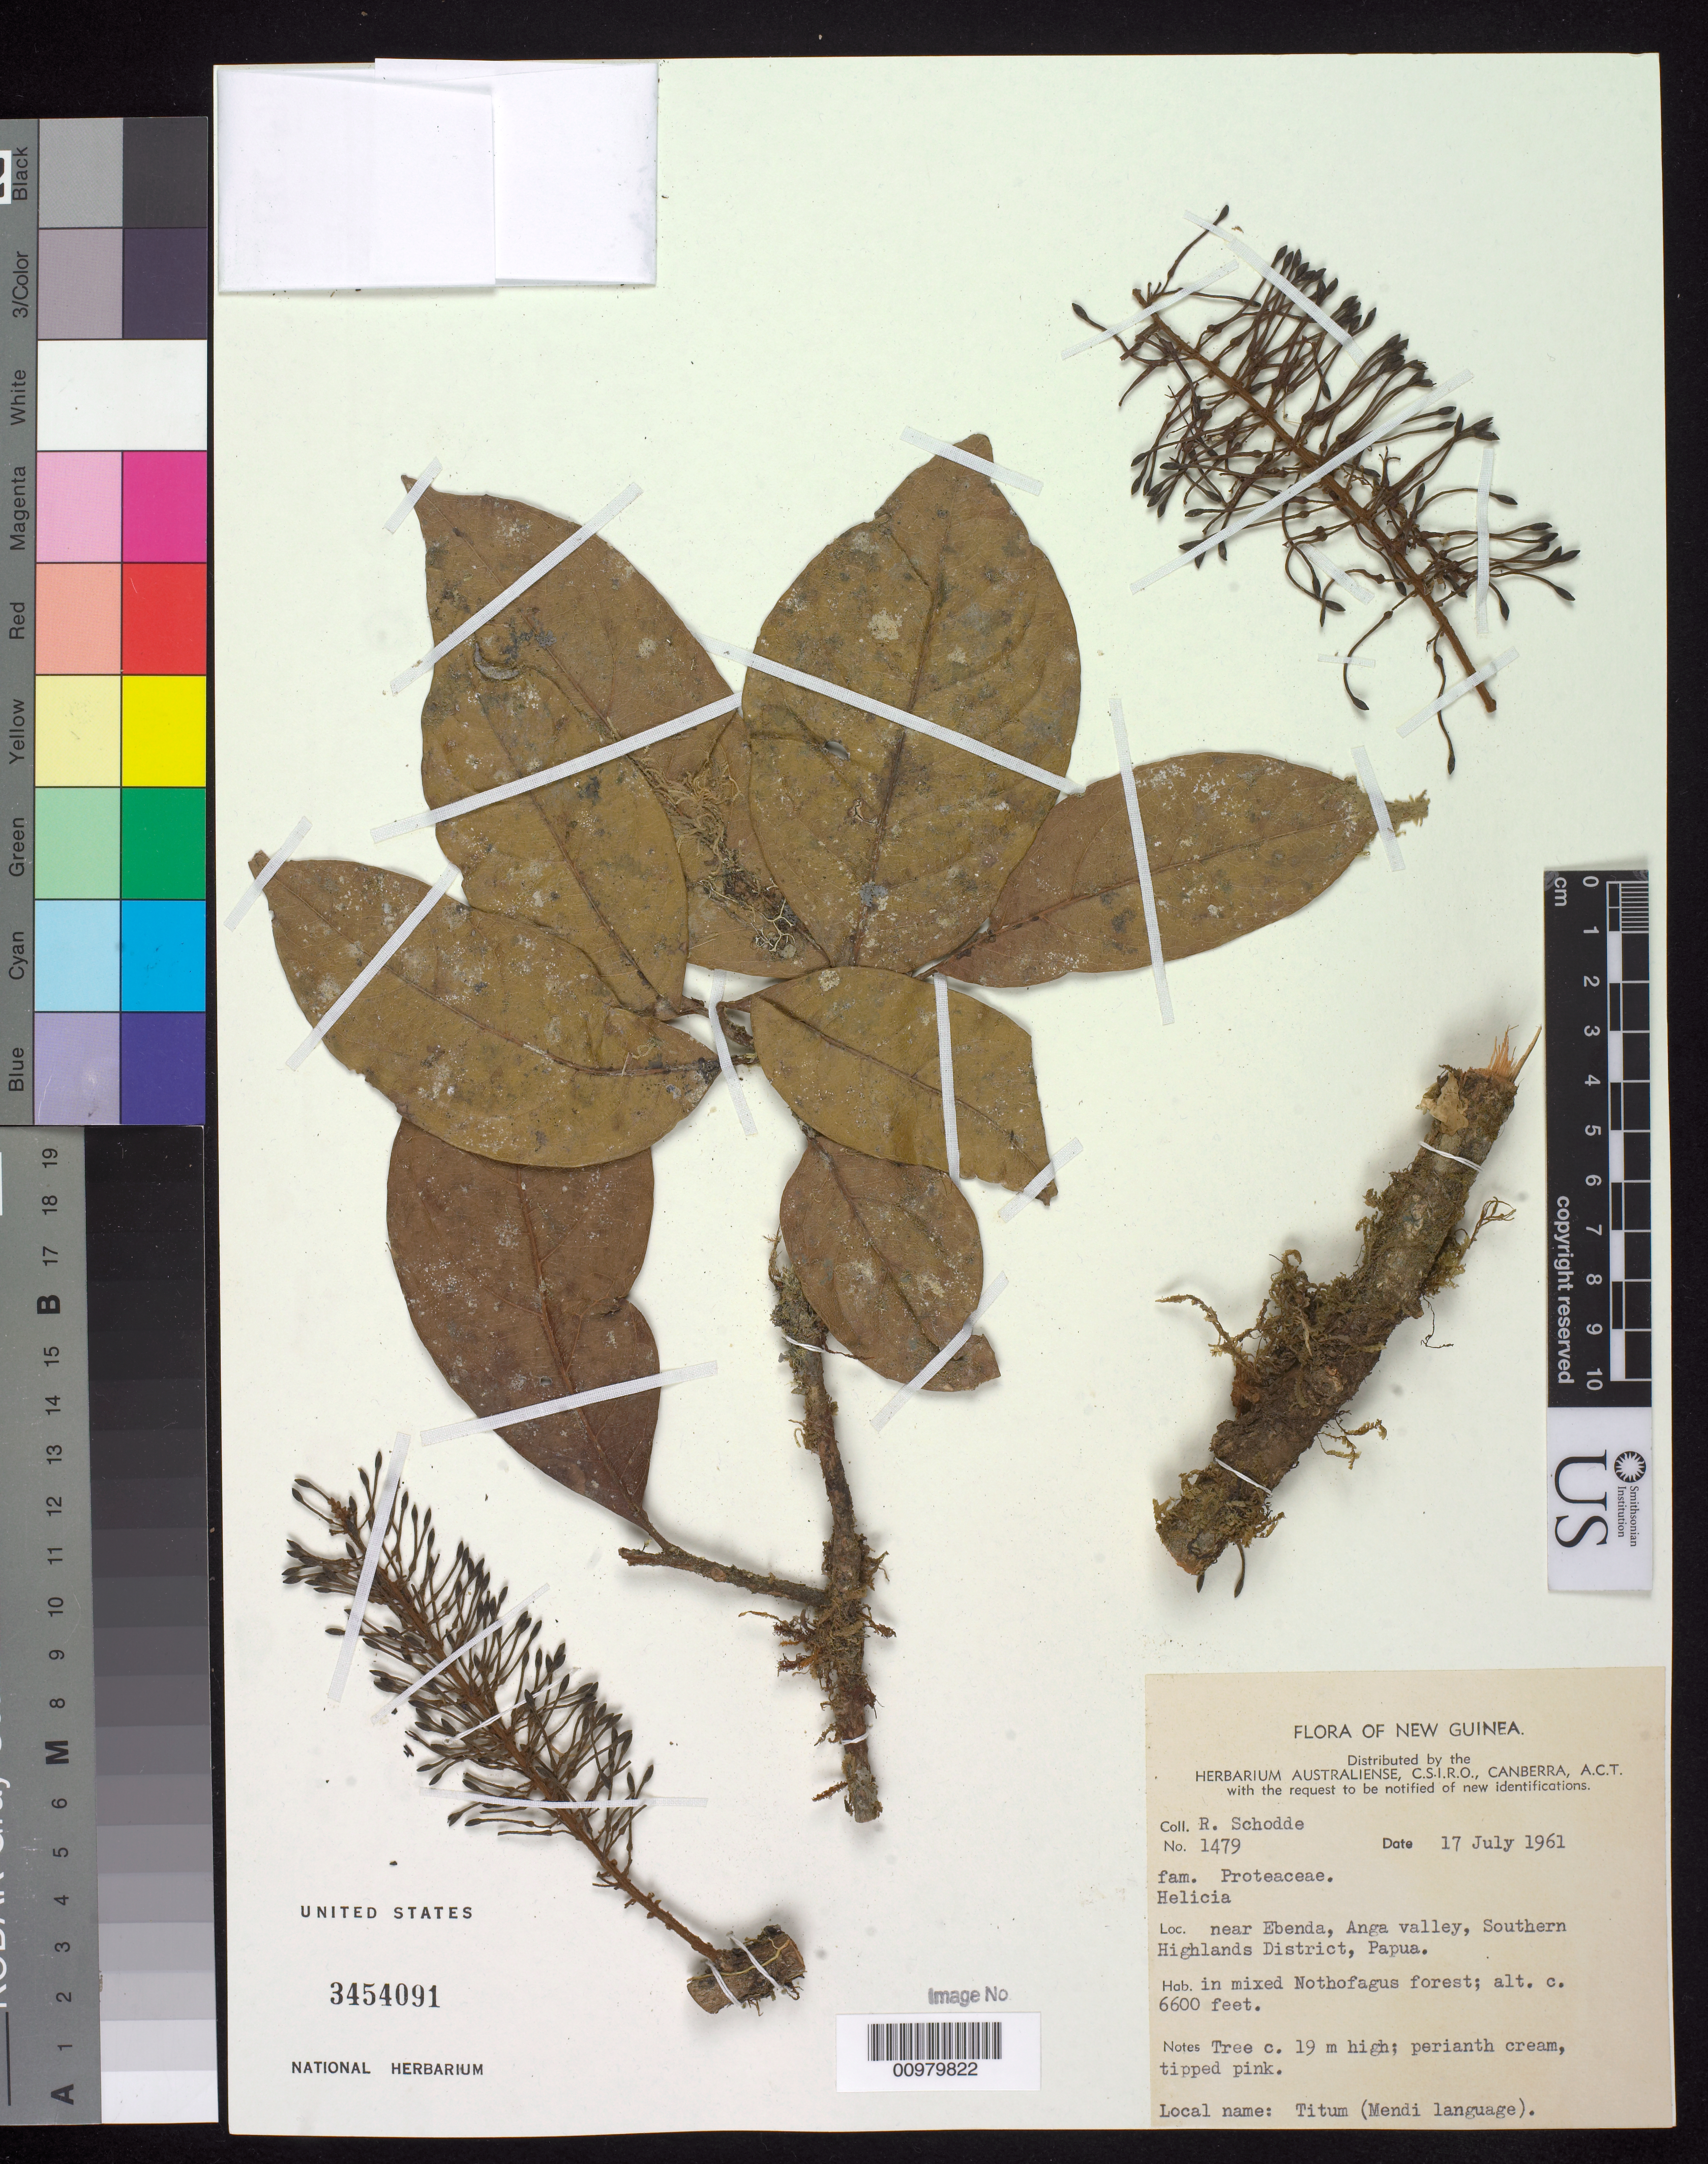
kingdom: Plantae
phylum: Tracheophyta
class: Magnoliopsida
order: Proteales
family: Proteaceae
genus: Helicia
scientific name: Helicia sp.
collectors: R. Schodde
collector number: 1479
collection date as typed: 17 Jul 1961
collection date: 1961-07-17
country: Papua New Guinea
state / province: Southern Highlands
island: New Guinea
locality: Anga Valley, near Ebenda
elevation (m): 2012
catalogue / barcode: US 3454091